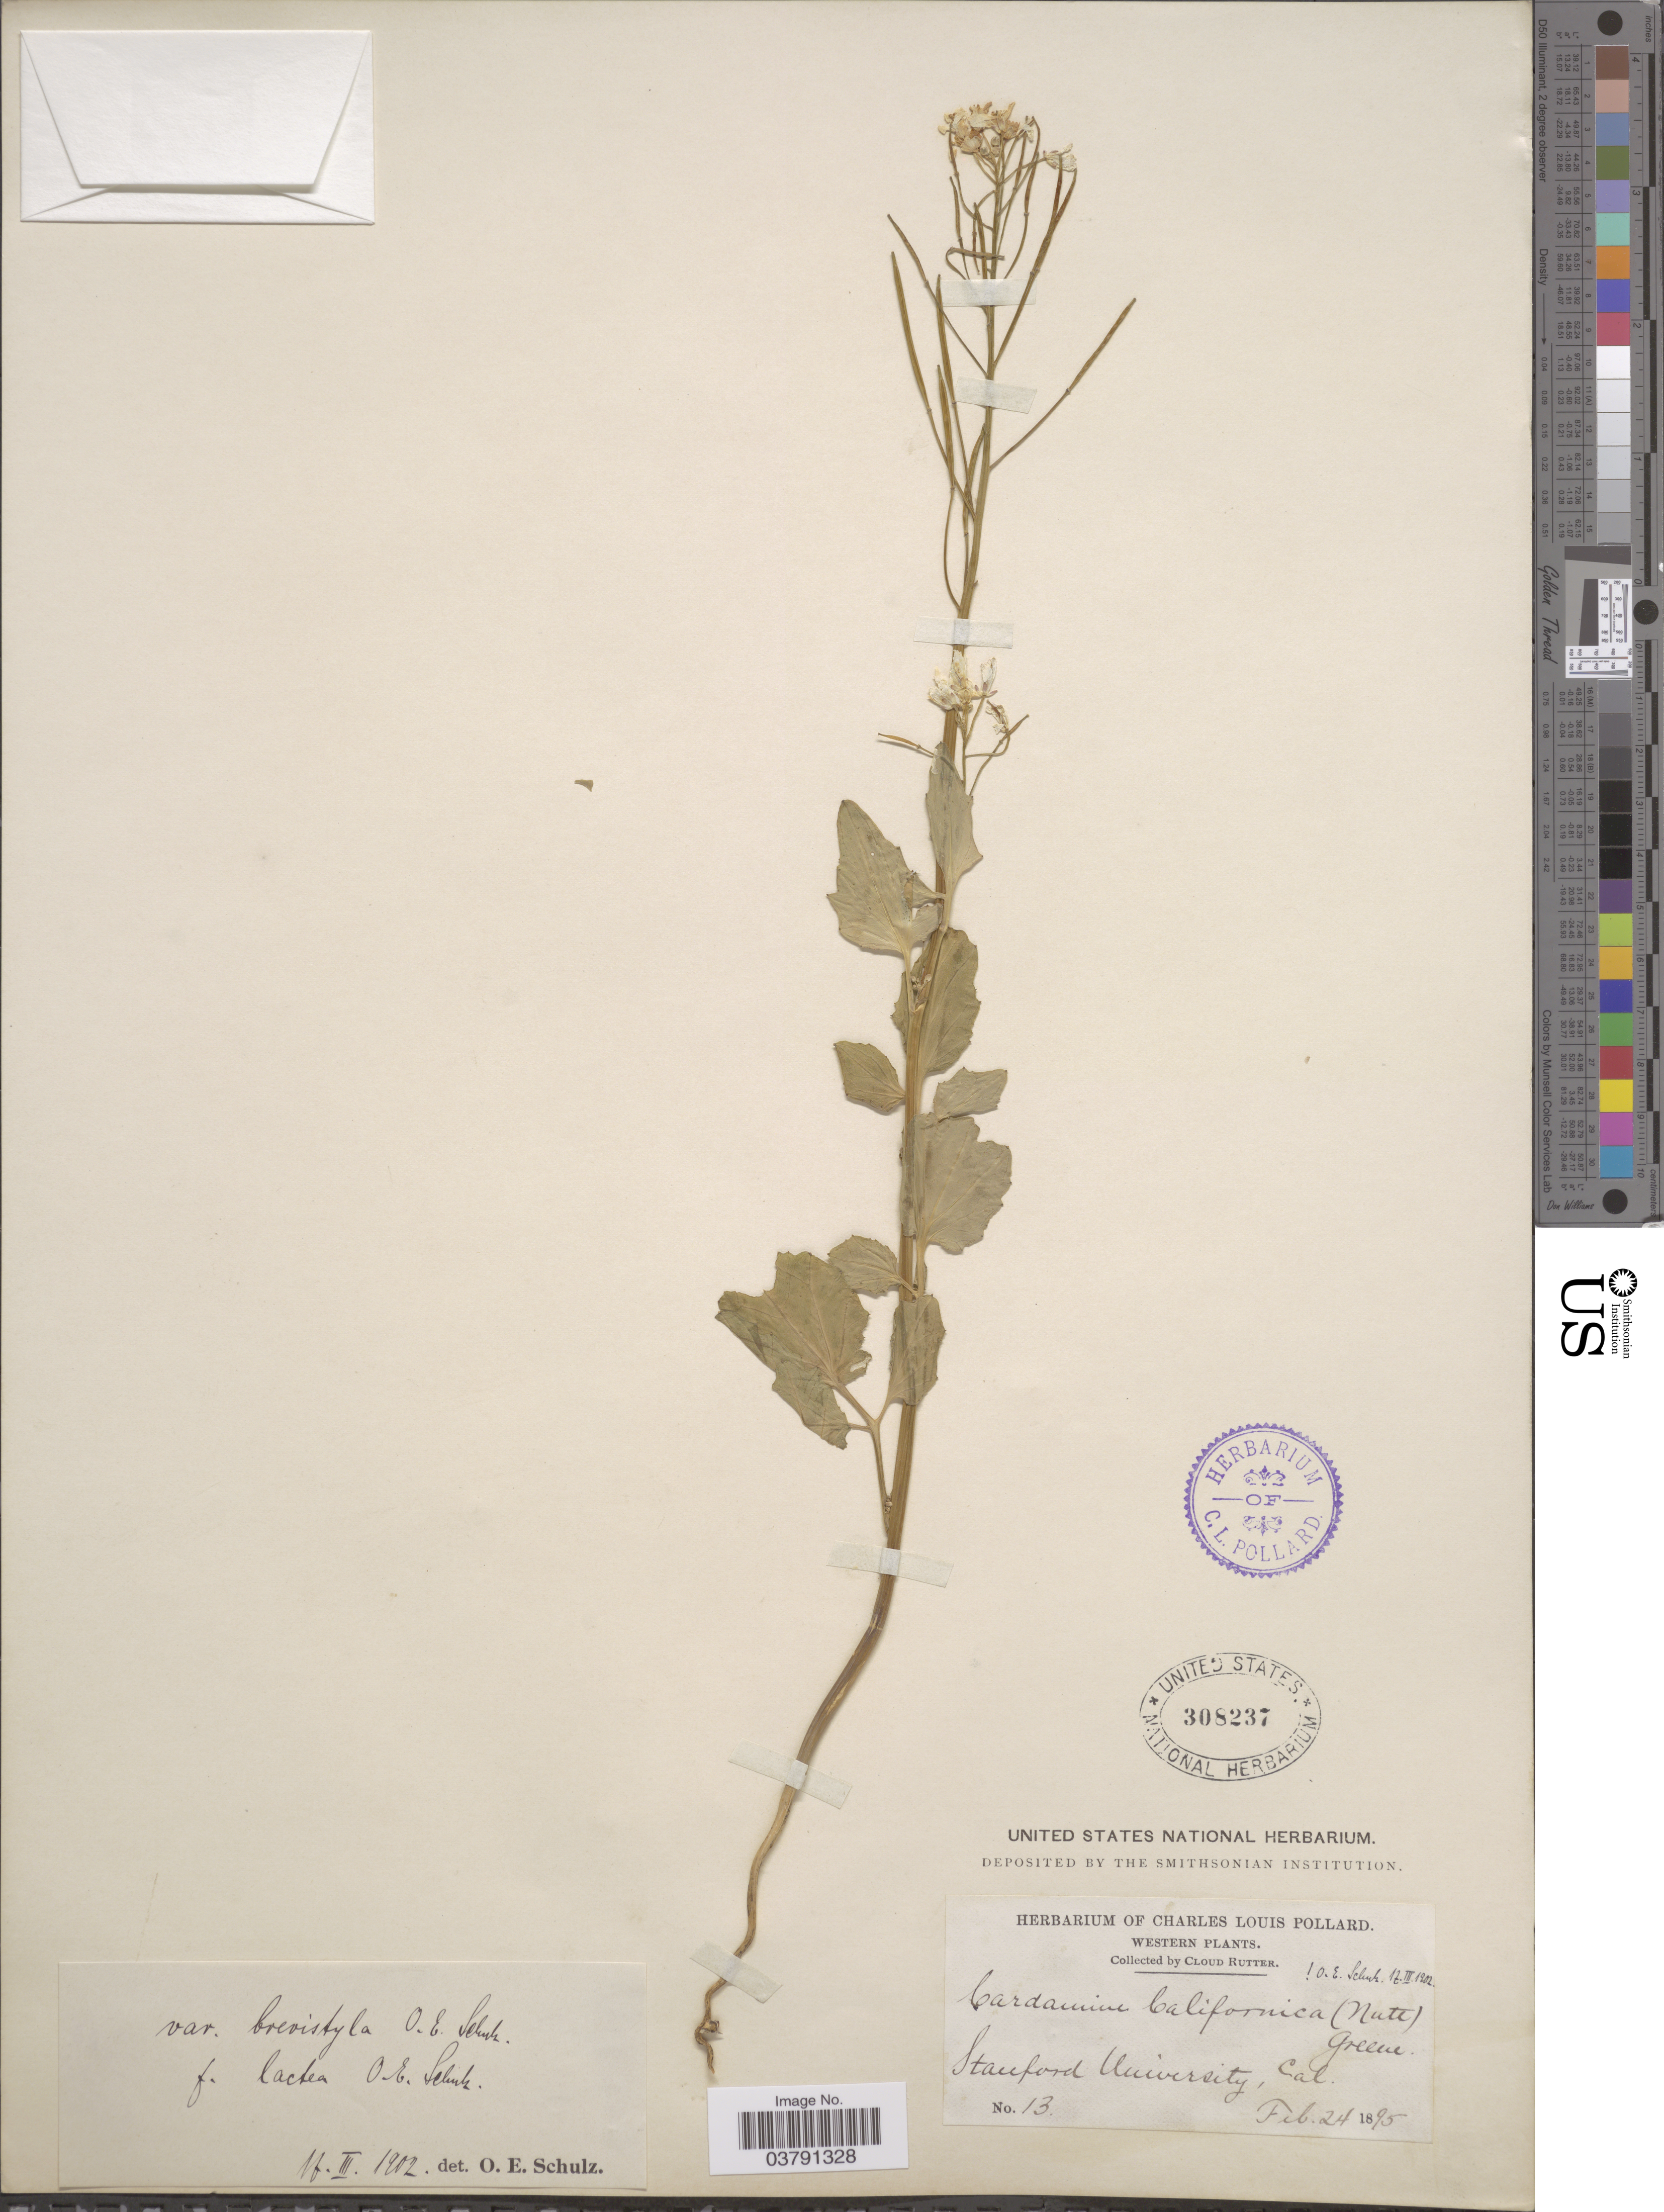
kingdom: Plantae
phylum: Tracheophyta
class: Magnoliopsida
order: Brassicales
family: Brassicaceae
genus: Dentaria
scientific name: Dentaria californica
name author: Nutt.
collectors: C. Rutter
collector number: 13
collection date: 1895-02-24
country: United States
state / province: California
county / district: Santa Clara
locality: Western. Stanford University.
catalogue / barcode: US 308237